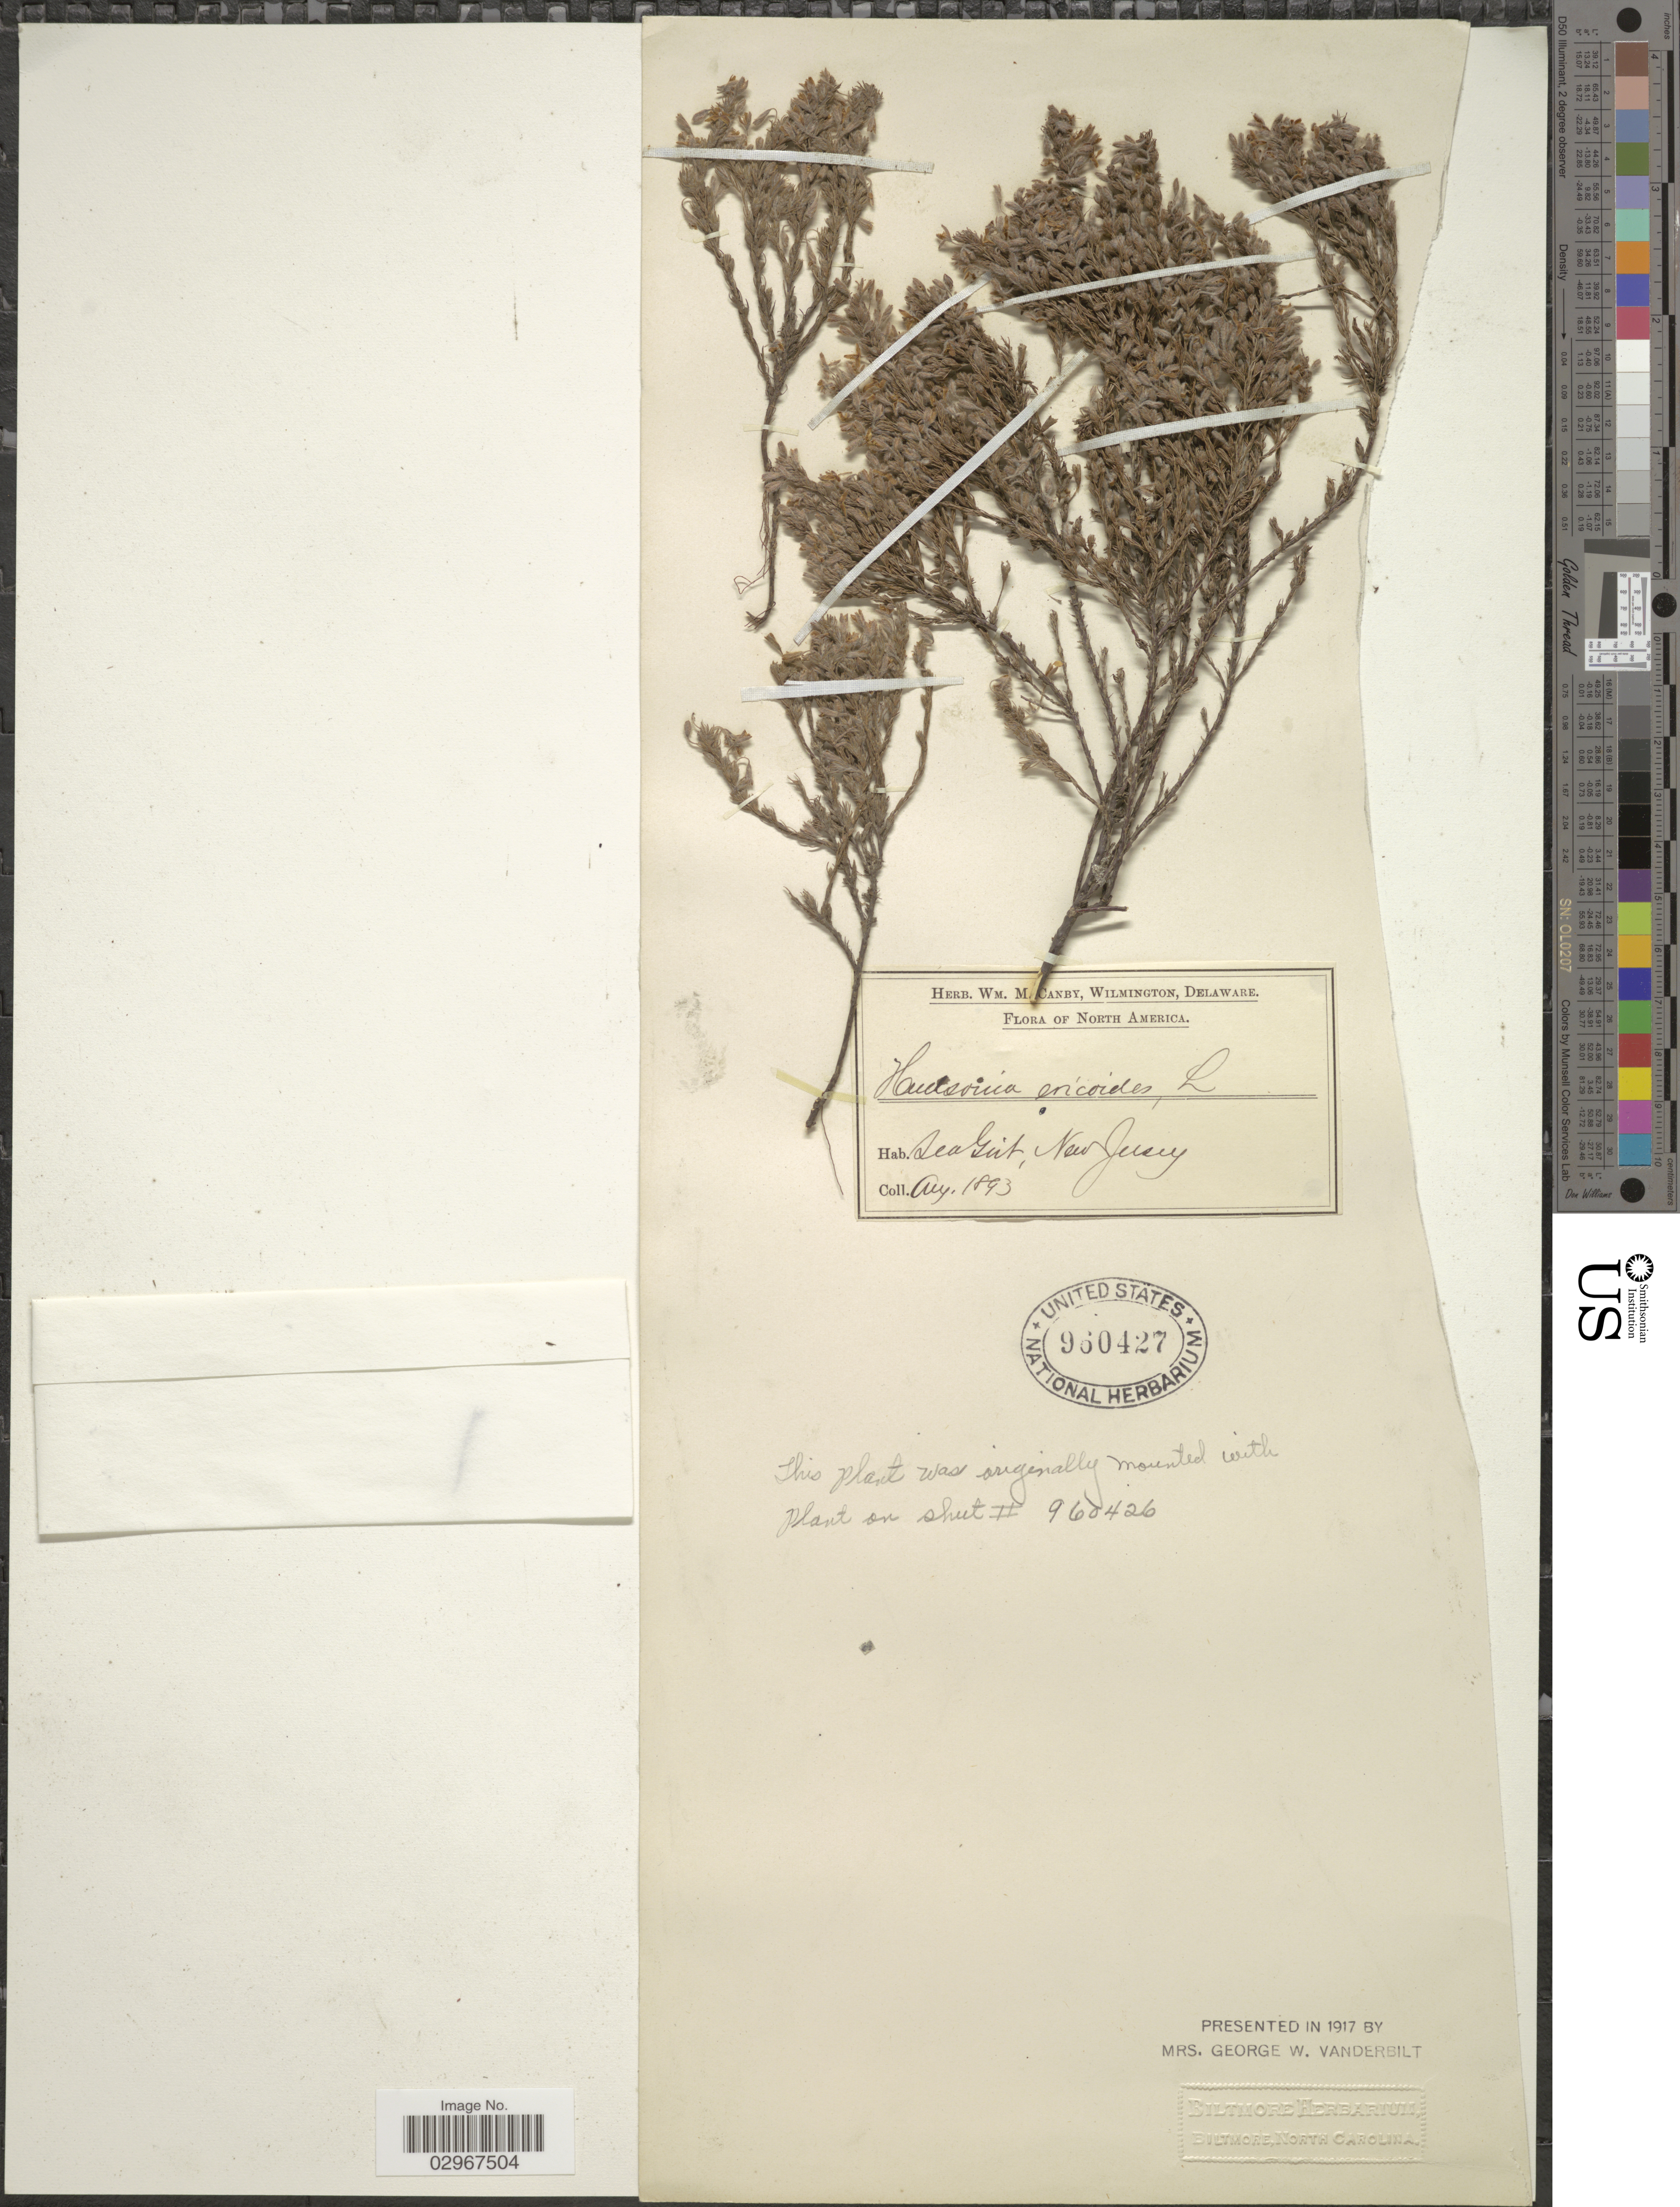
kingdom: Plantae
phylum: Tracheophyta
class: Magnoliopsida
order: Malvales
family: Cistaceae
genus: Hudsonia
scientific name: Hudsonia ericoides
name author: L.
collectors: ex herb. W.M. Canby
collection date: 1893-08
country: United States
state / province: New Jersey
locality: Sea Girt.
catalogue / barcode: US 960427